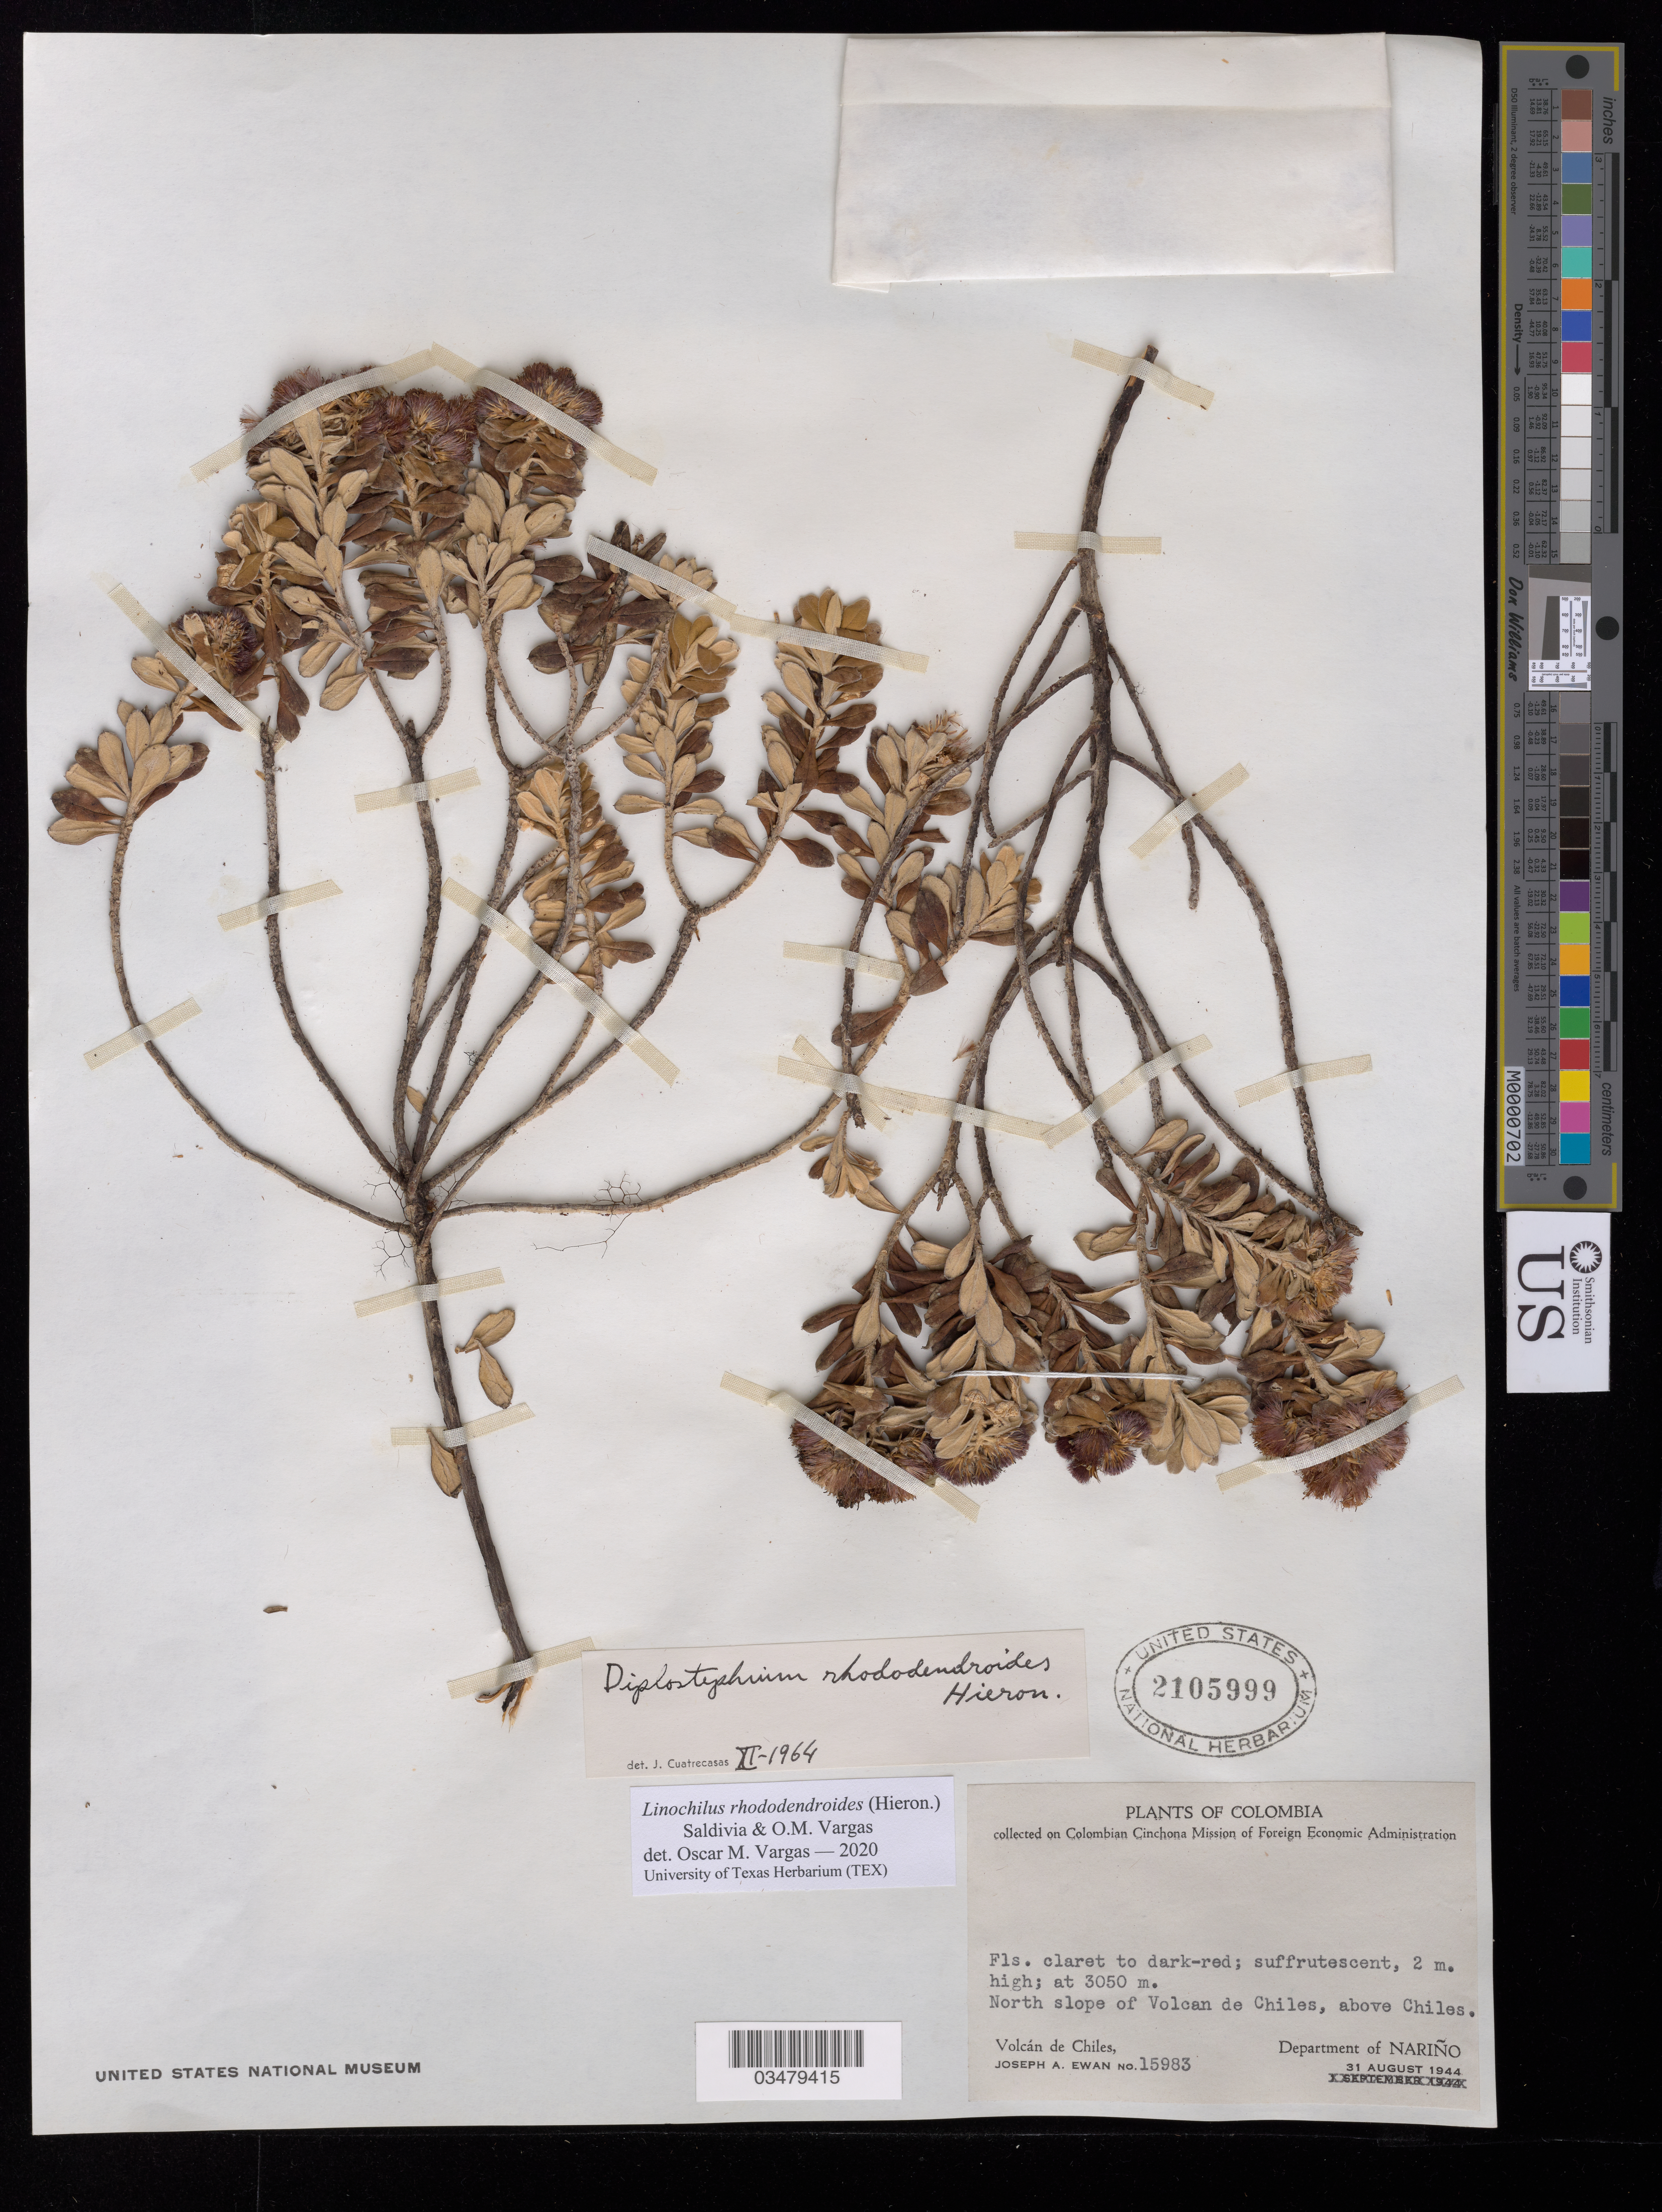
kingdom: Plantae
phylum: Tracheophyta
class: Magnoliopsida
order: Asterales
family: Asteraceae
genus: Linochilus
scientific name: Linochilus rhododendroides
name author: (Hieron.) Saldivia & O.M. Vargas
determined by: Vargas, Oscar M.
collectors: J. A. Ewan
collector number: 15983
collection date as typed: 31-Aug-44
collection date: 1944-08-31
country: Colombia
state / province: Nariño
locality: Volcan de Chiles, N slope, above Chiles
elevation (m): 3050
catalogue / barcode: US 2105999